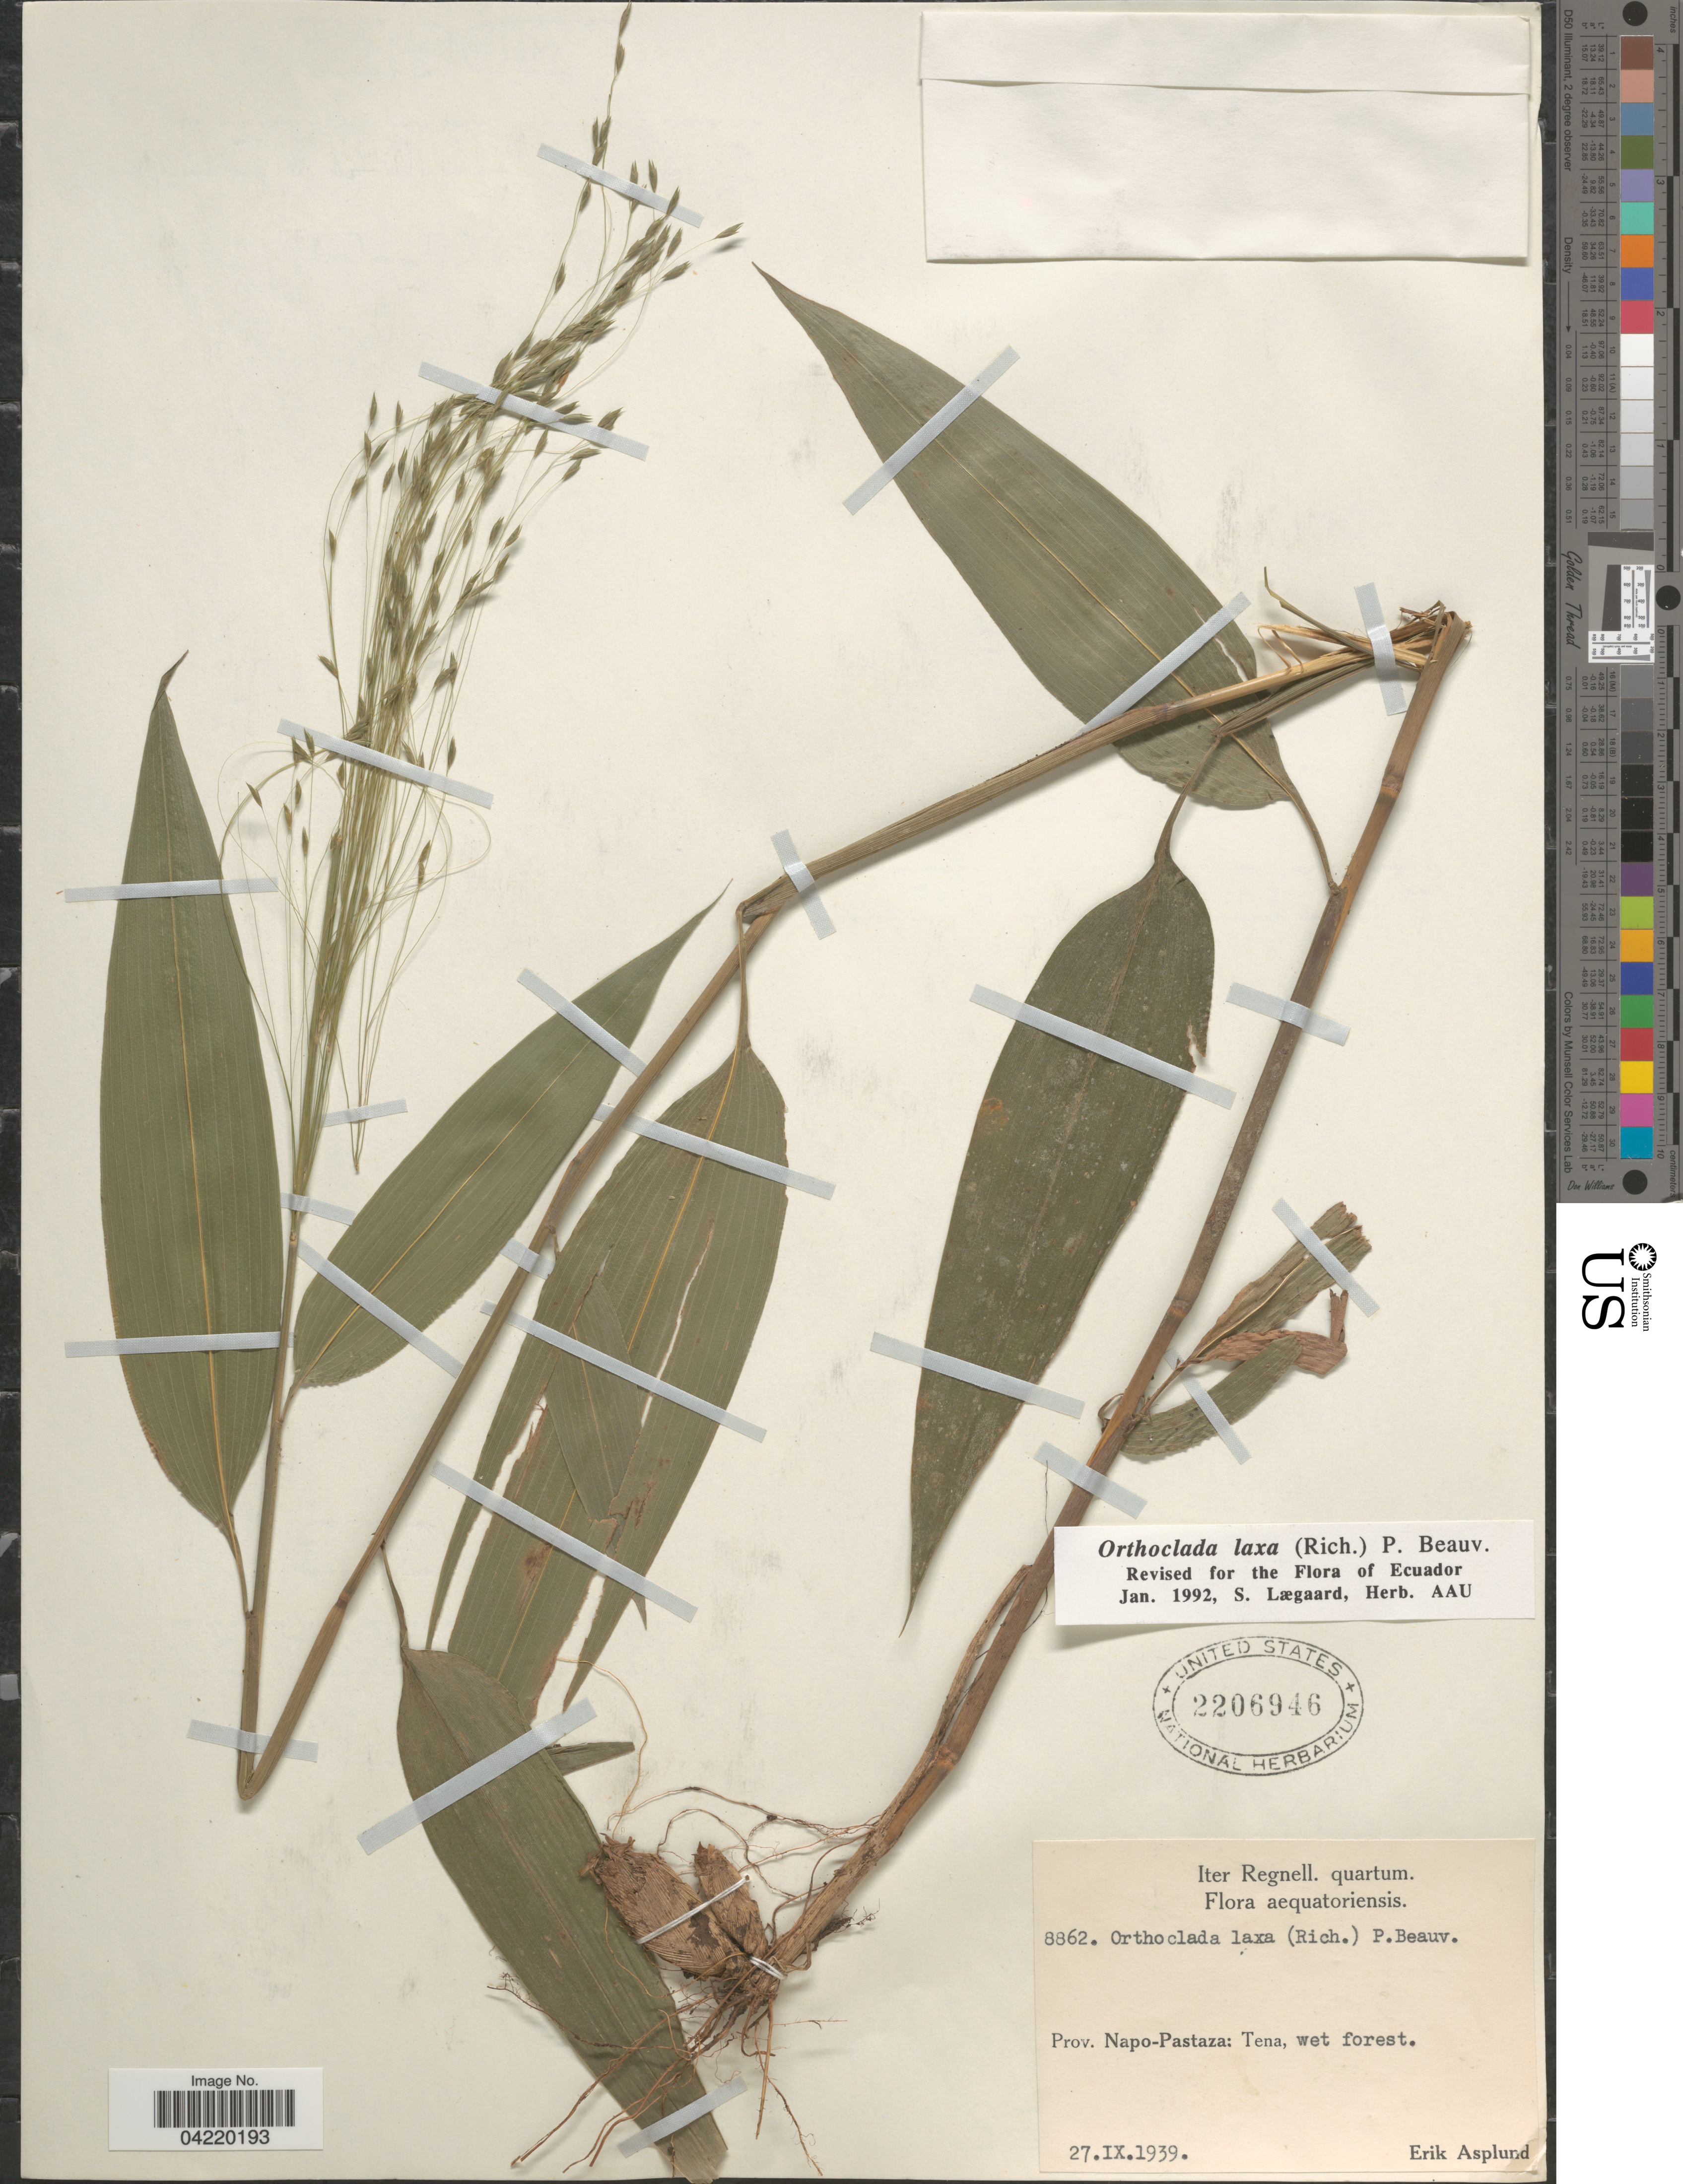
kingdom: Plantae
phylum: Tracheophyta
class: Liliopsida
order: Poales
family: Poaceae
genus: Orthoclada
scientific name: Orthoclada laxa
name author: P. Beauv.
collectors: E. Asplund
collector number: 8862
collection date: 1939-09-27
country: Ecuador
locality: Iter Regnell. quartum. Prov. Napo-Pastaza: Tena, wet forest.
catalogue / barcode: US 2206946